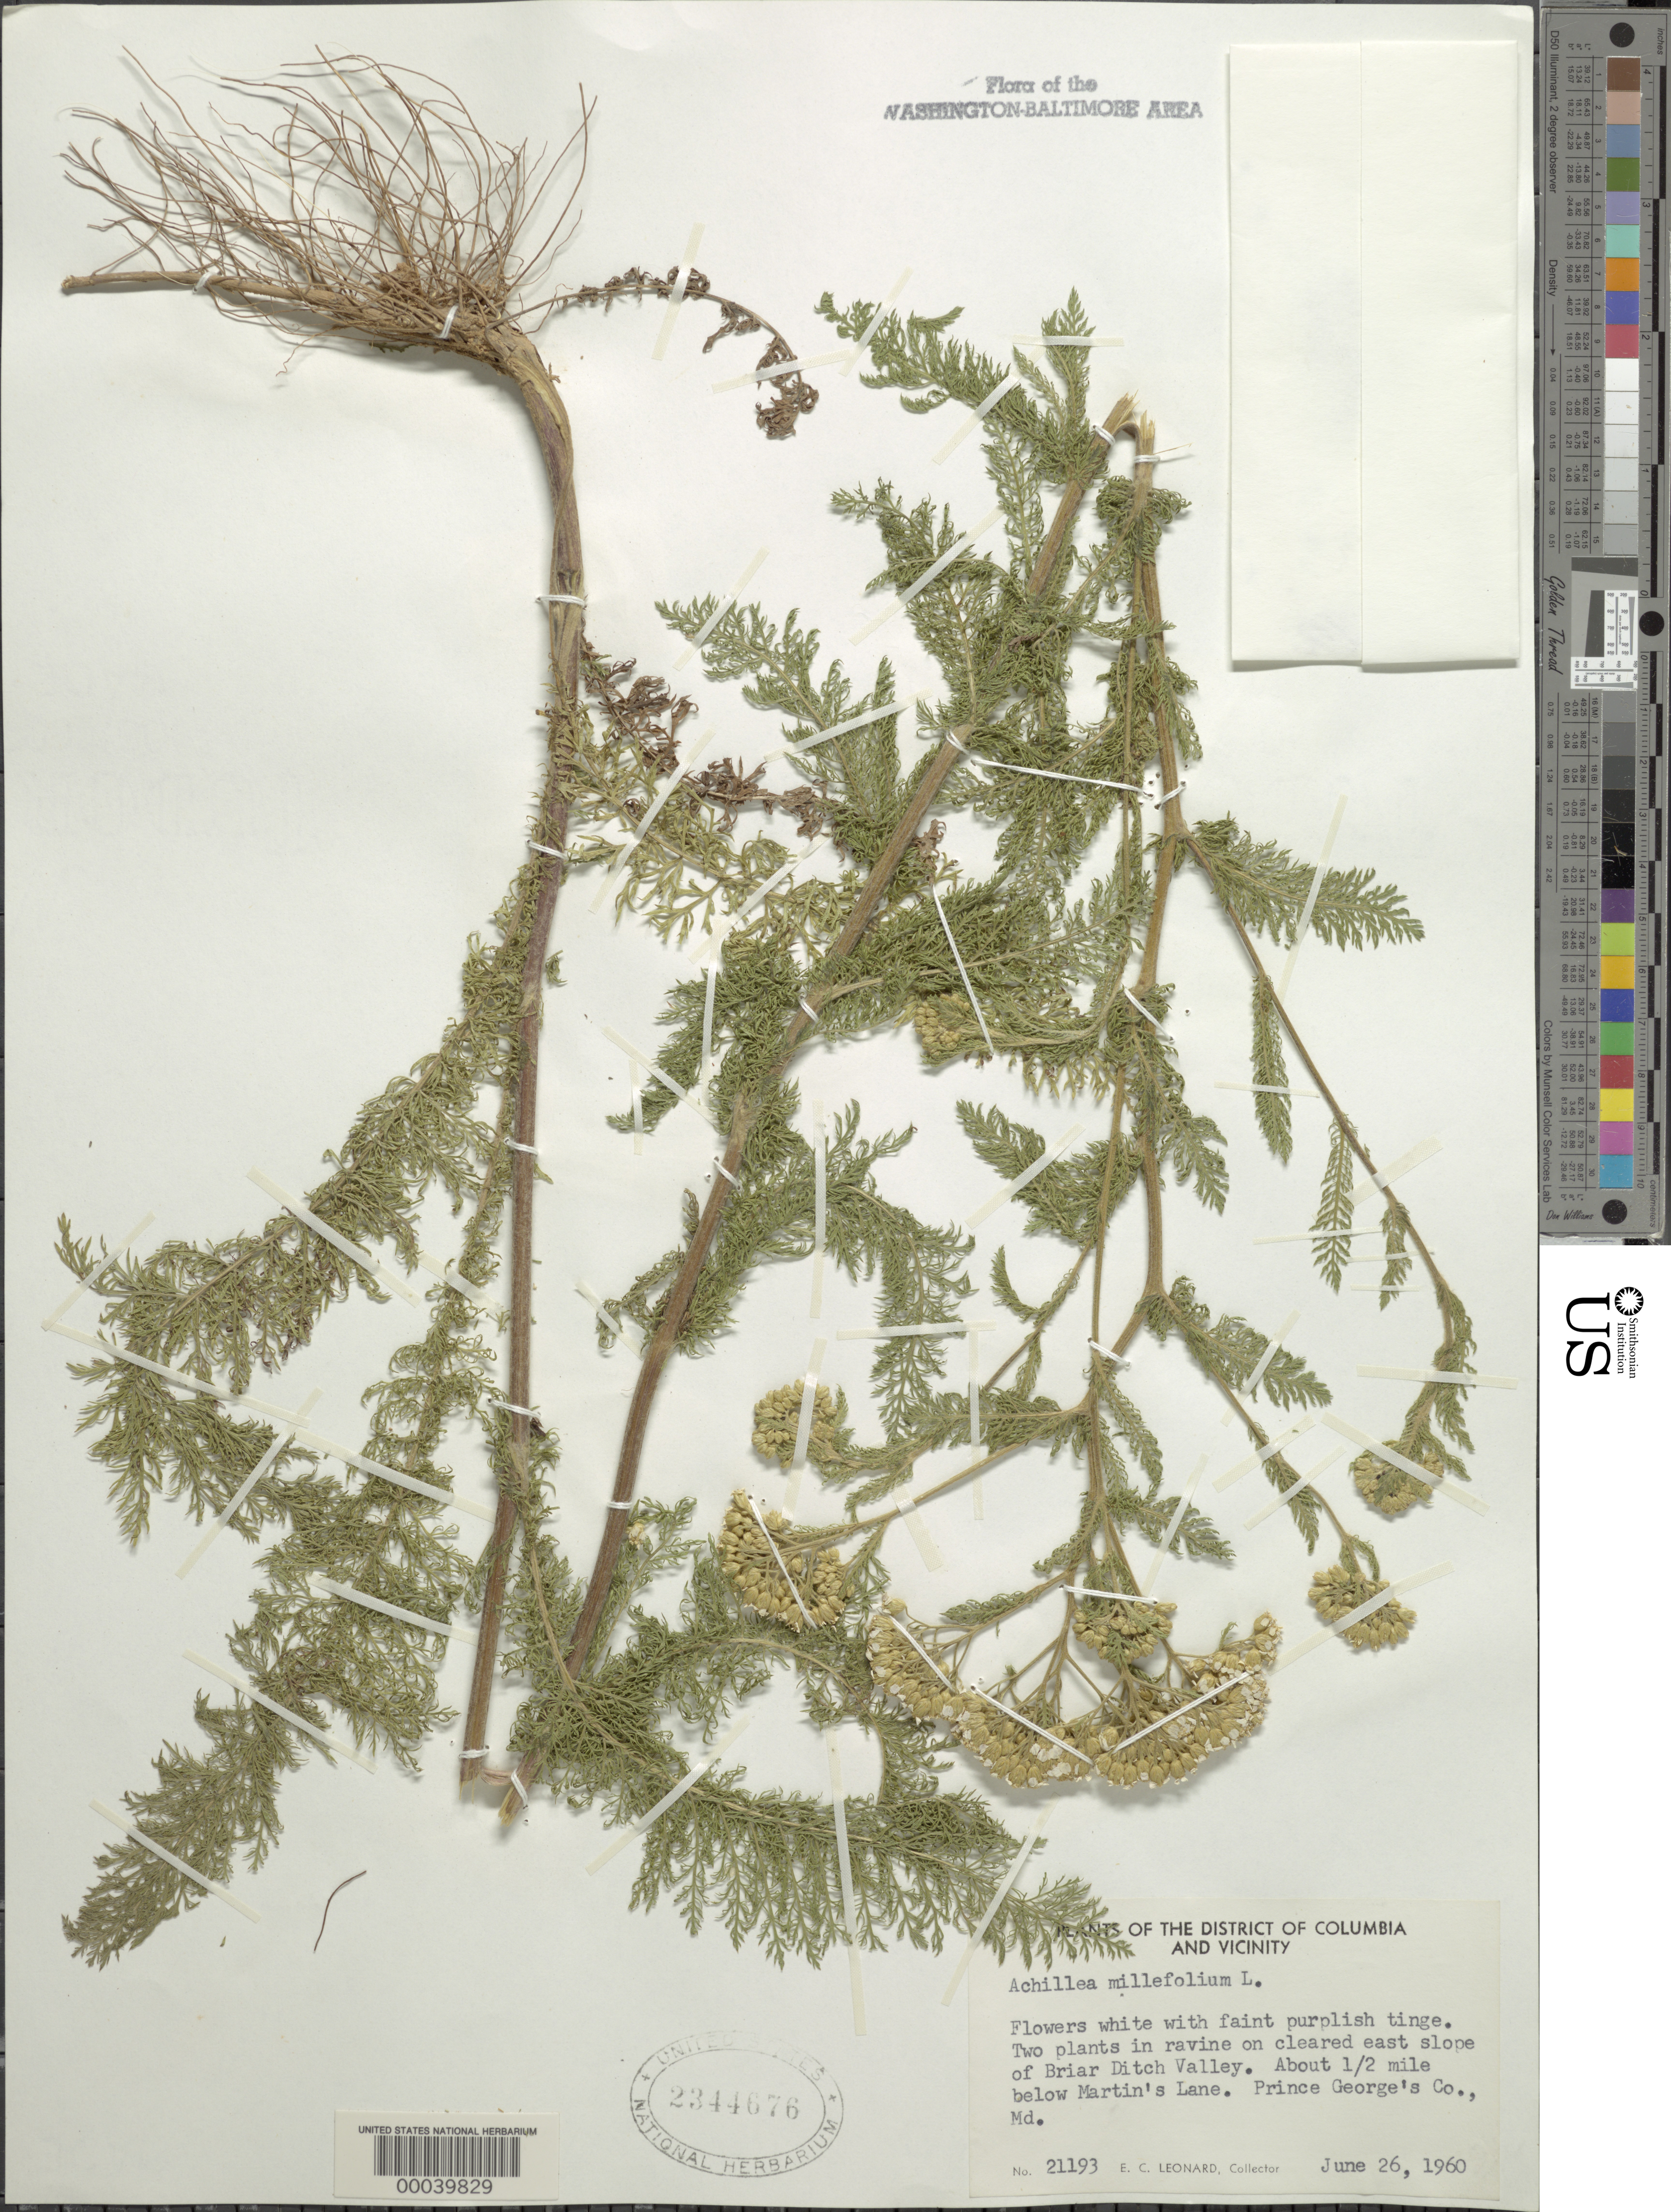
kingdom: Plantae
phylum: Tracheophyta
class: Magnoliopsida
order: Asterales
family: Asteraceae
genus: Achillea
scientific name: Achillea millefolium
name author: L.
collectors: E. C. Leonard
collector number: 21193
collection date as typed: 26 Jun 1960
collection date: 1960-06-26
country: United States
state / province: Maryland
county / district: Prince George's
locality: Briar Ditch Valley below Martins Woods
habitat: Cleared slope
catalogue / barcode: US 2344676